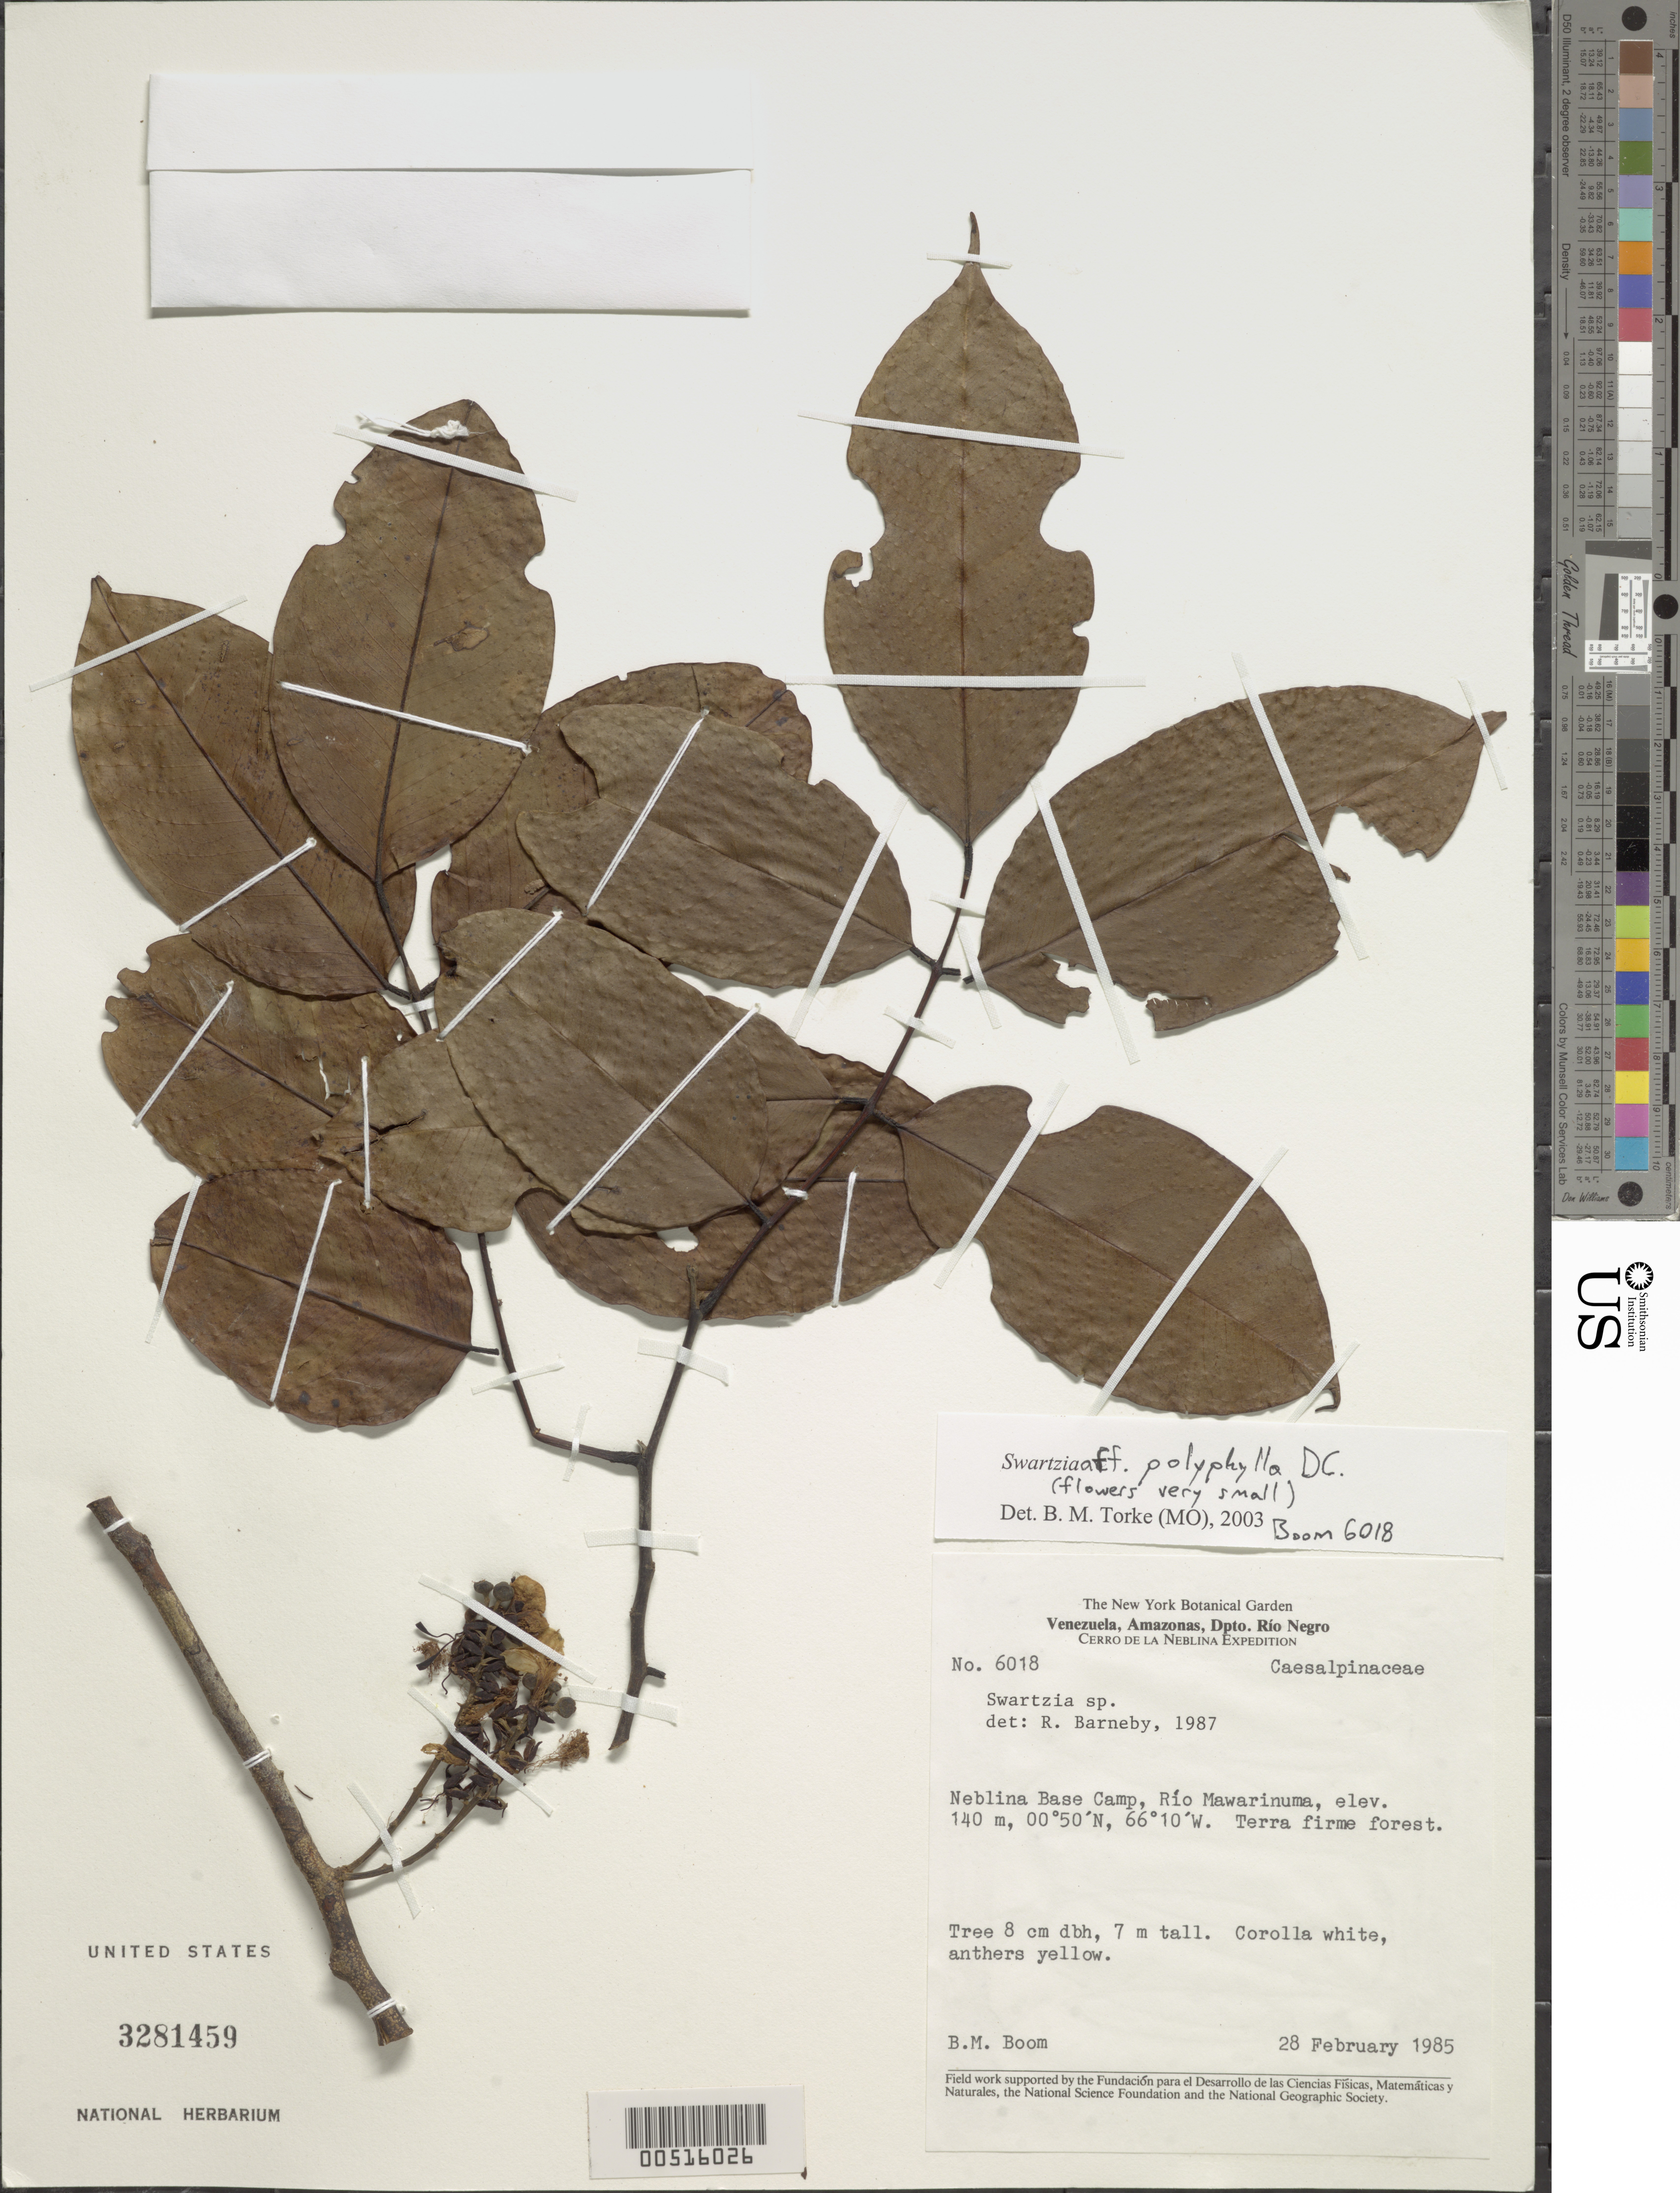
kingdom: Plantae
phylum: Tracheophyta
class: Magnoliopsida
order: Fabales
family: Fabaceae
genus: Swartzia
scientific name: Swartzia polyphylla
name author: DC.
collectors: B. M. Boom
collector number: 6018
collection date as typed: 28 Feb 1985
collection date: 1985-02-28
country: Venezuela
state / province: Amazonas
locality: Rio Negro, Neblina Base Camp, Rio Mawarinuma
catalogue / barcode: US 3281459